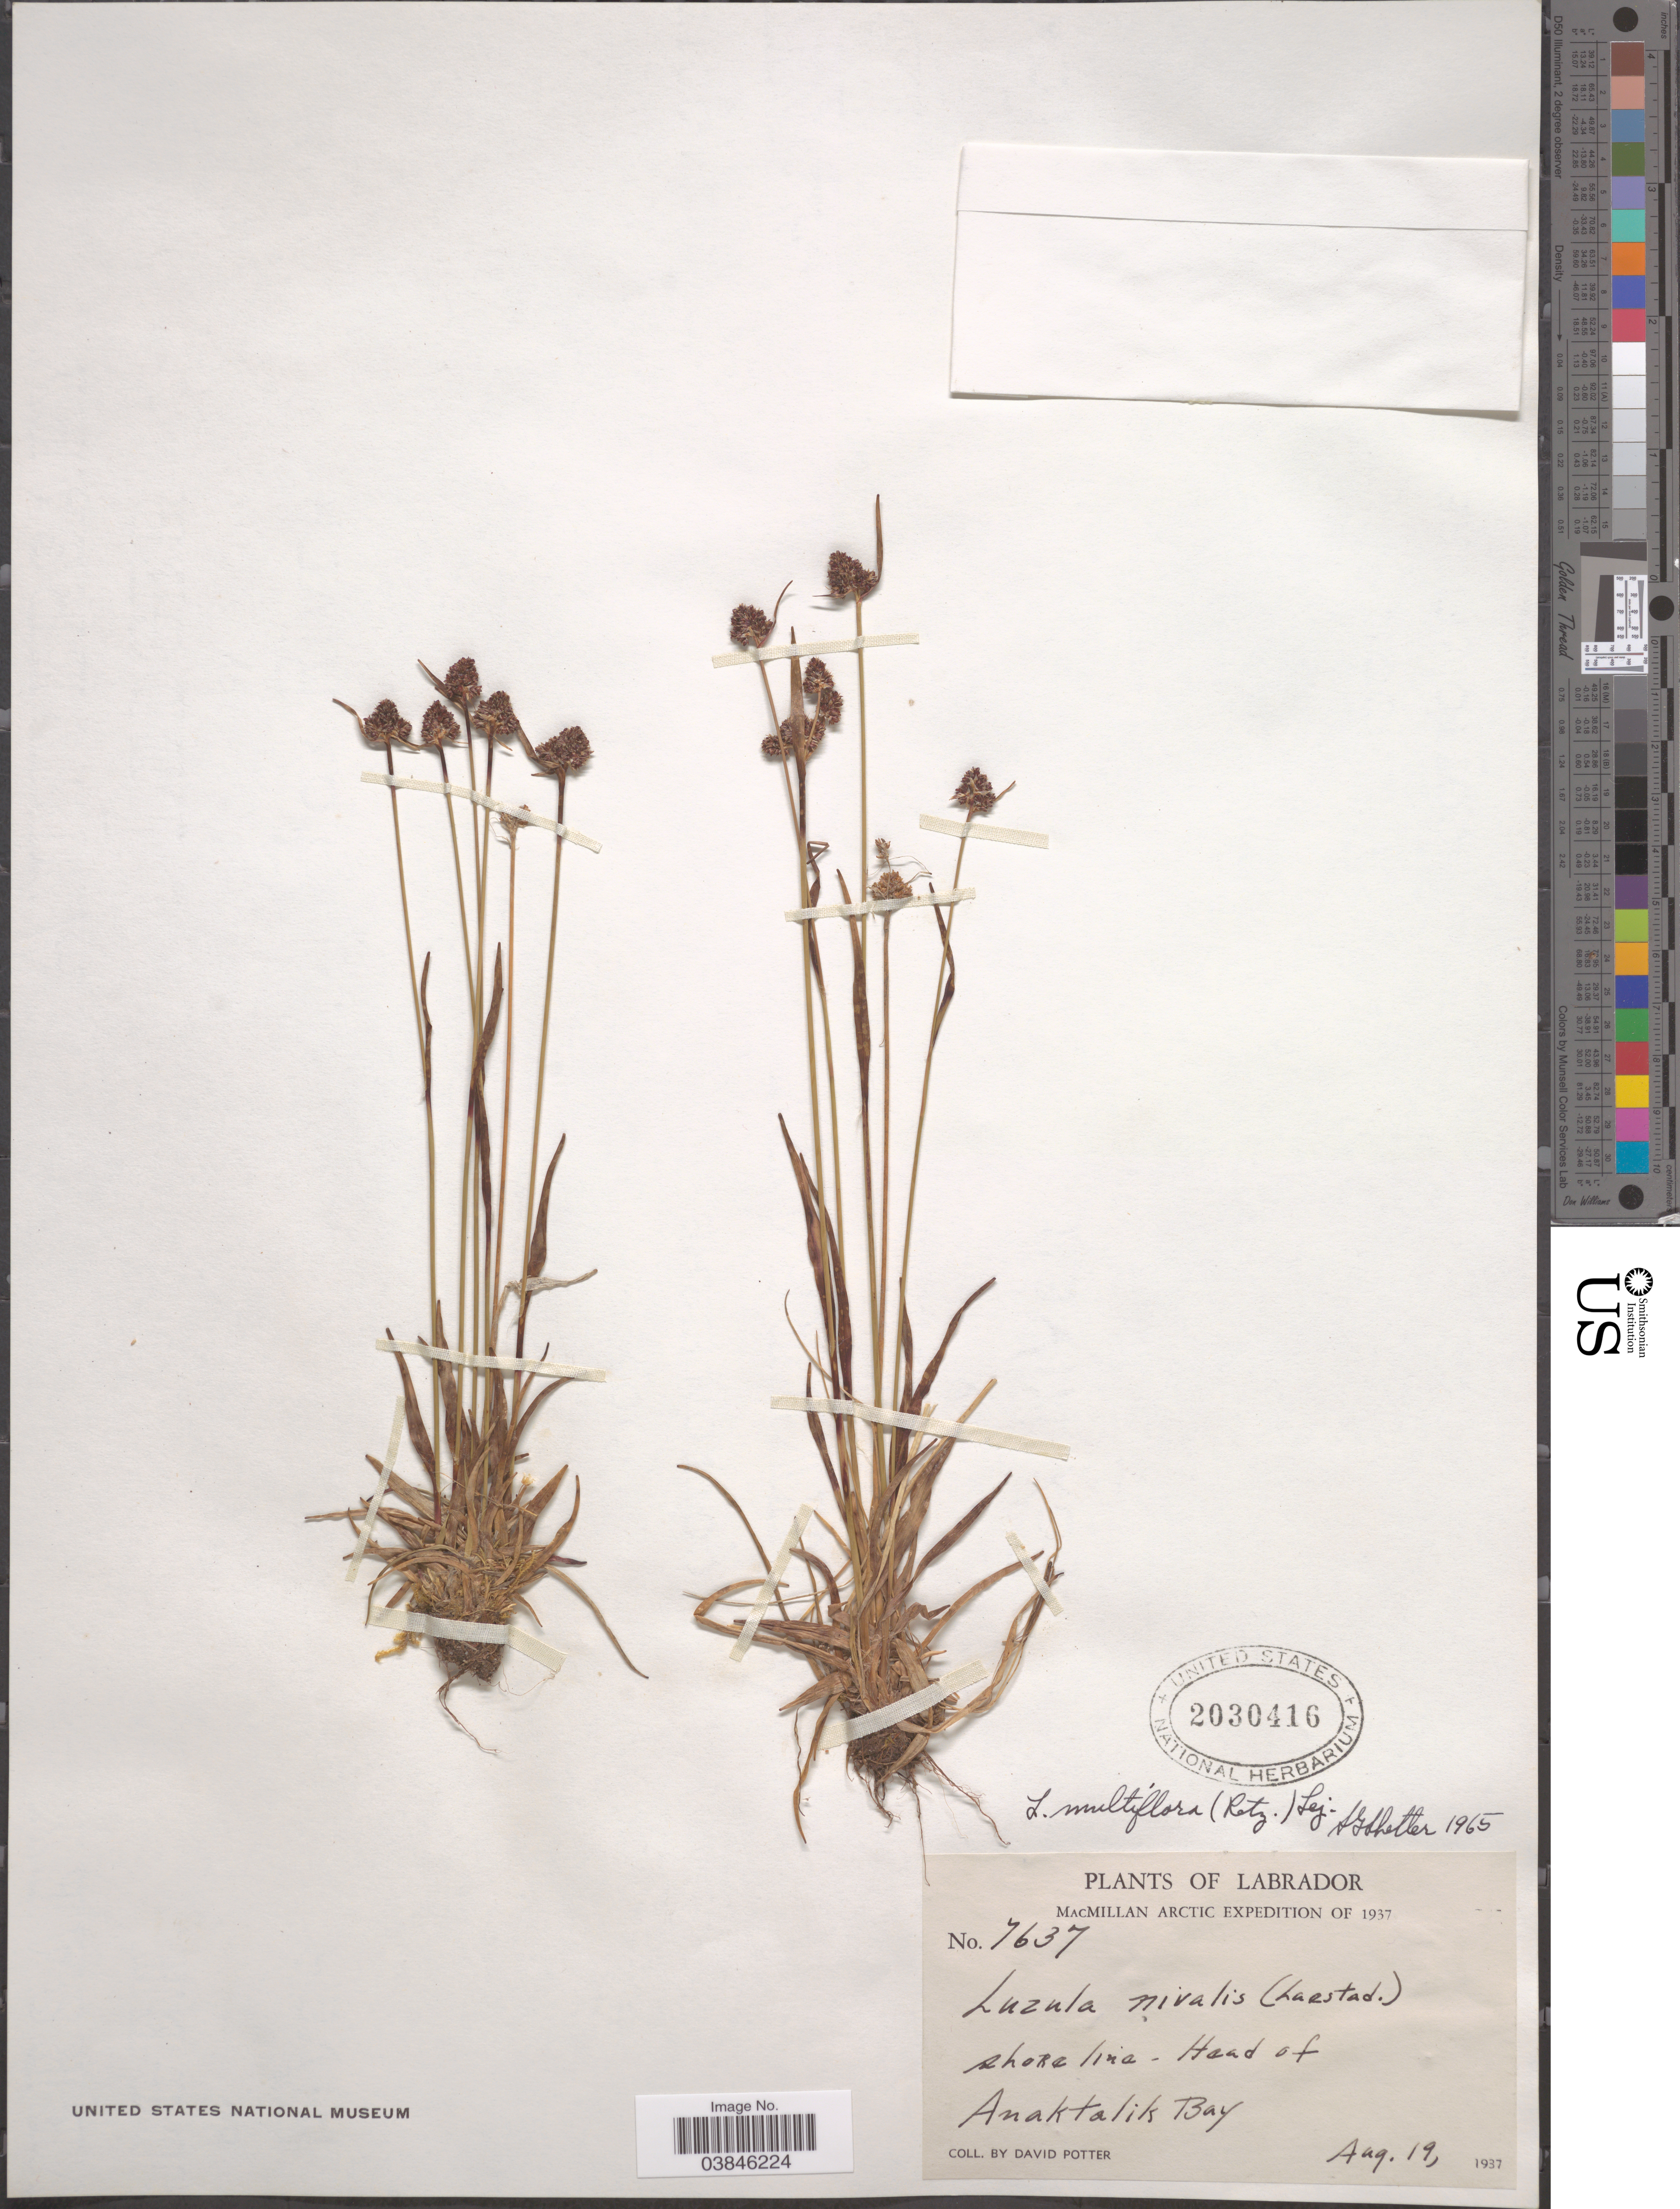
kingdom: Plantae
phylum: Tracheophyta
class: Liliopsida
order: Poales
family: Juncaceae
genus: Luzula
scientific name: Luzula multiflora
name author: (Ehrh.) Lej.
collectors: D. Potter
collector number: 7637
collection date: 1937-08-19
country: Canada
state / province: Newfoundland and Labrador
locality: Labrador. Shoreline. Head of Anaktalik Bay.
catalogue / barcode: US 2030416